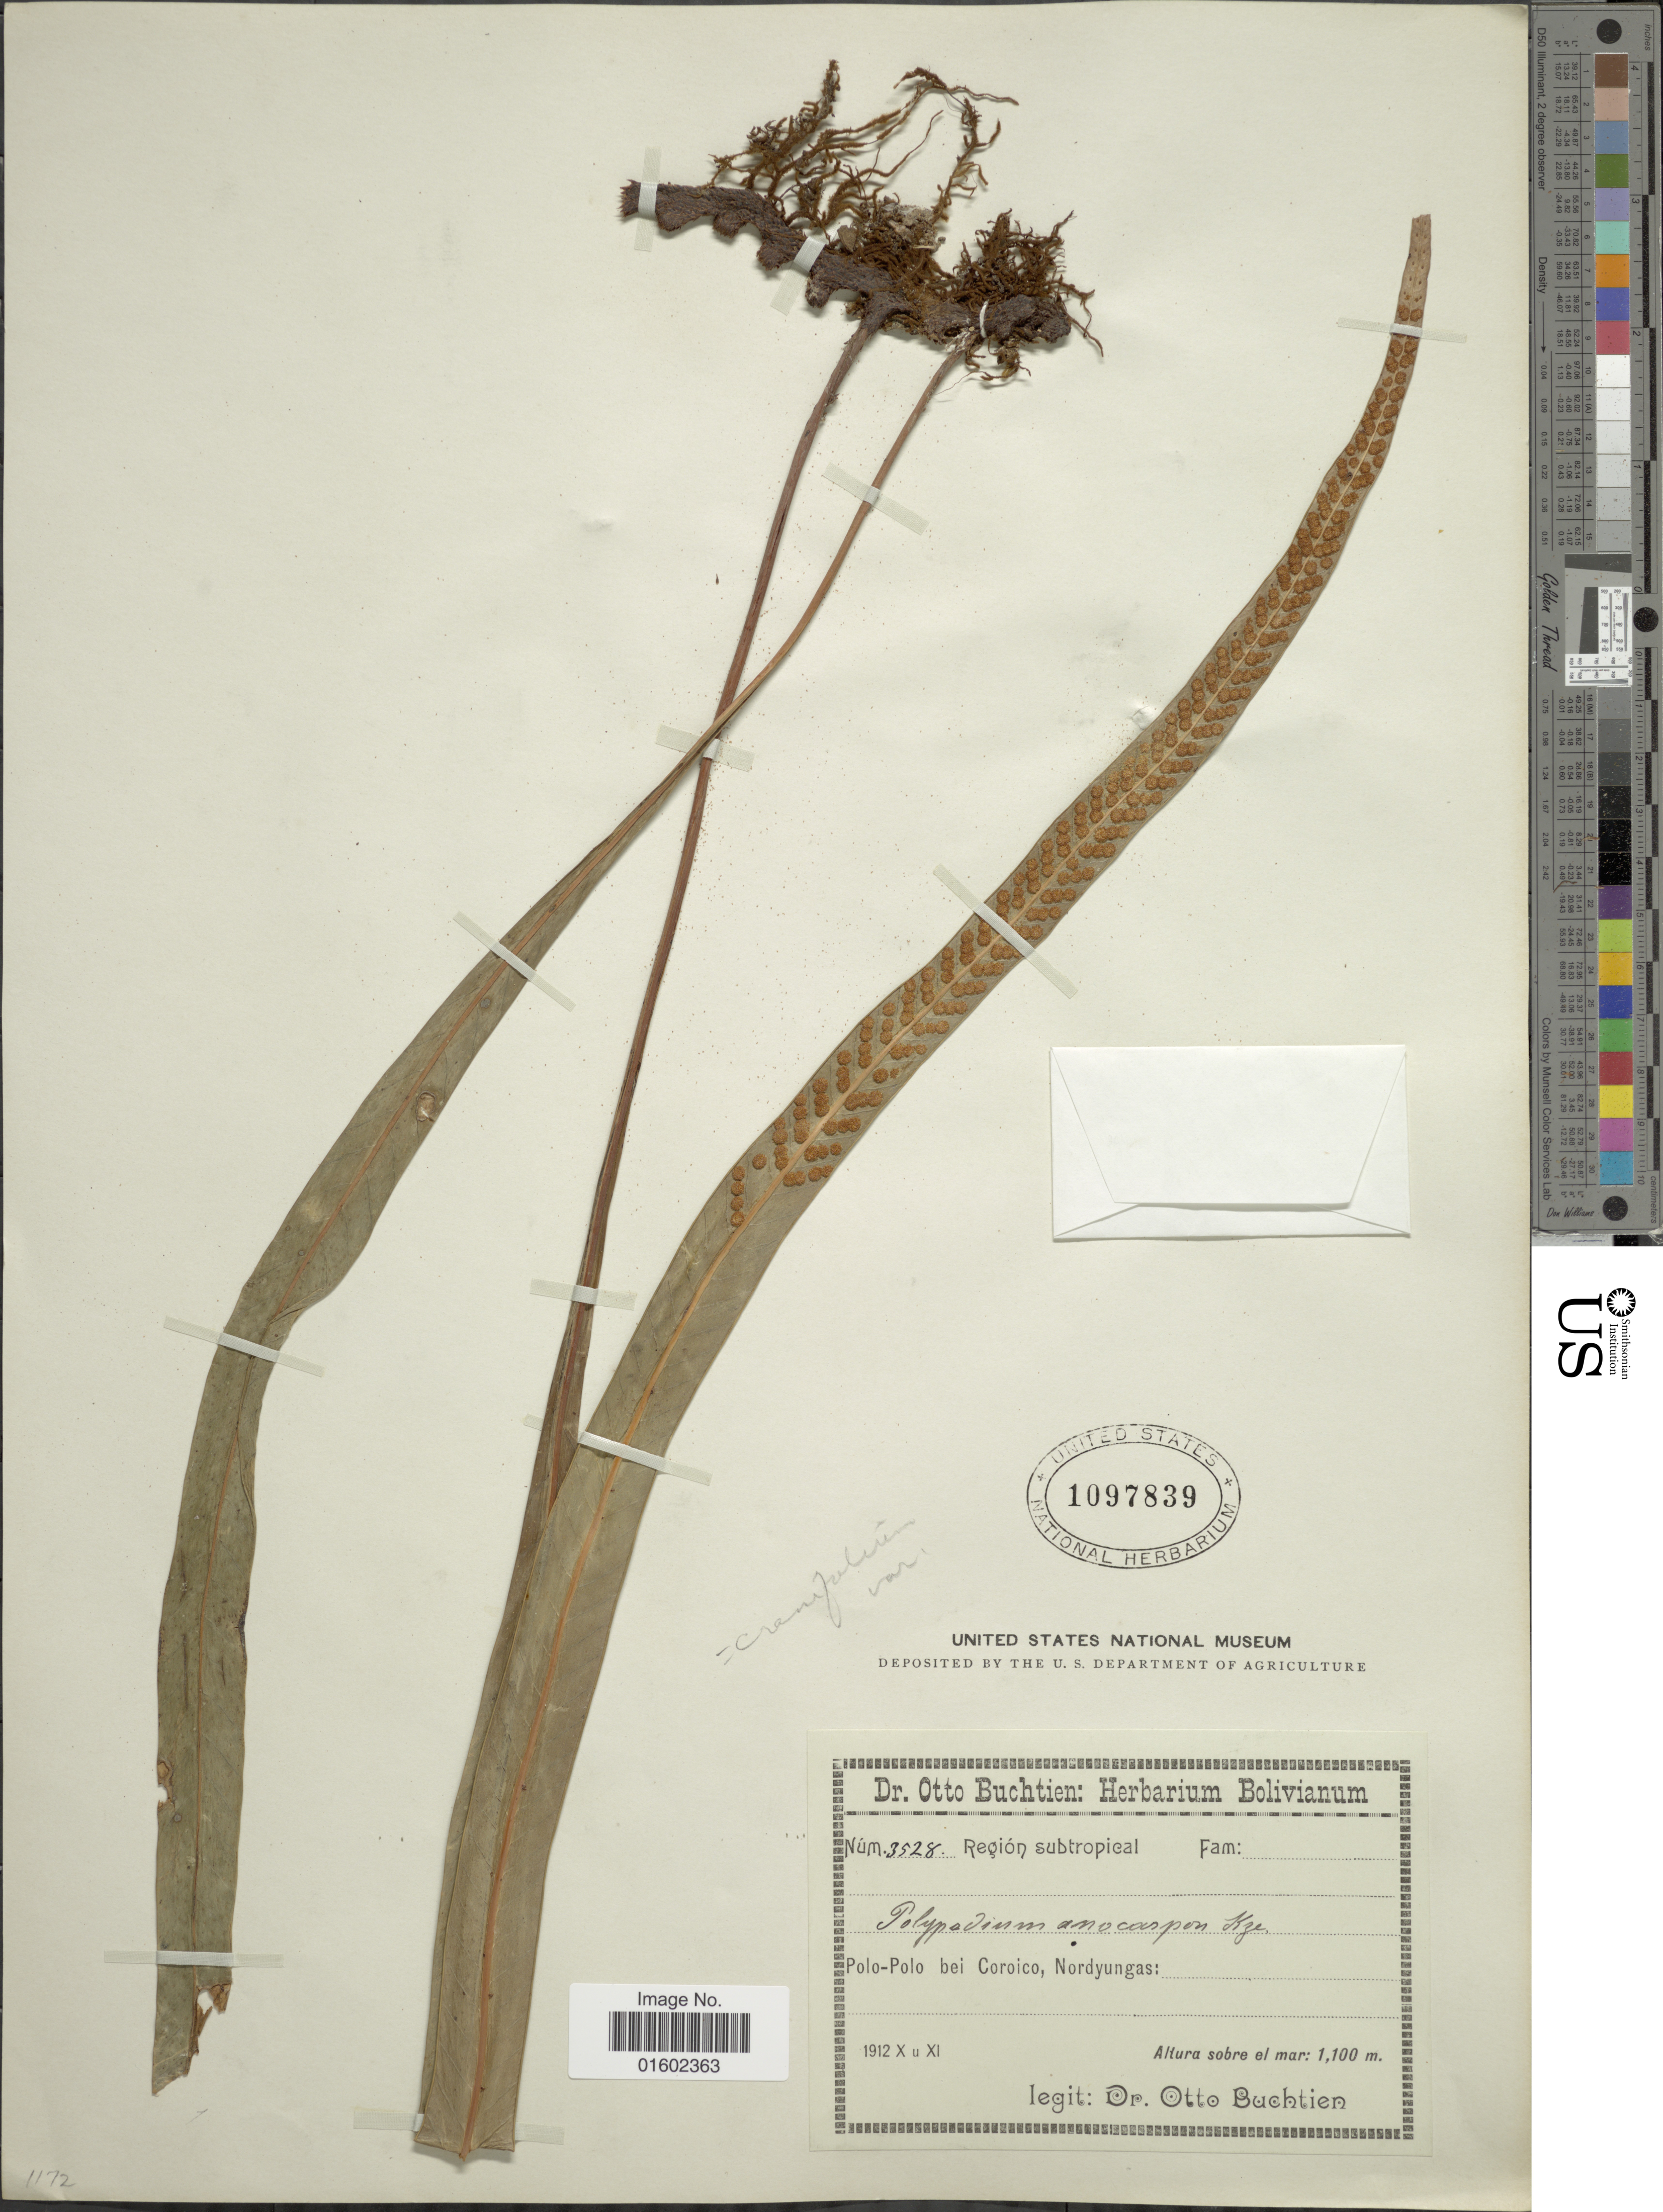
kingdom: Plantae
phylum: Tracheophyta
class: Polypodiopsida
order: Polypodiales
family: Polypodiaceae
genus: Niphidium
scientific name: Niphidium anocarpos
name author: (Kunze) Lellinger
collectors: O. Buchtien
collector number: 3528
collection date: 1912-10/1912-11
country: Bolivia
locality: Polo-polo, bei Coroico, Nordyungas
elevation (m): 1100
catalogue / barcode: US 1097839